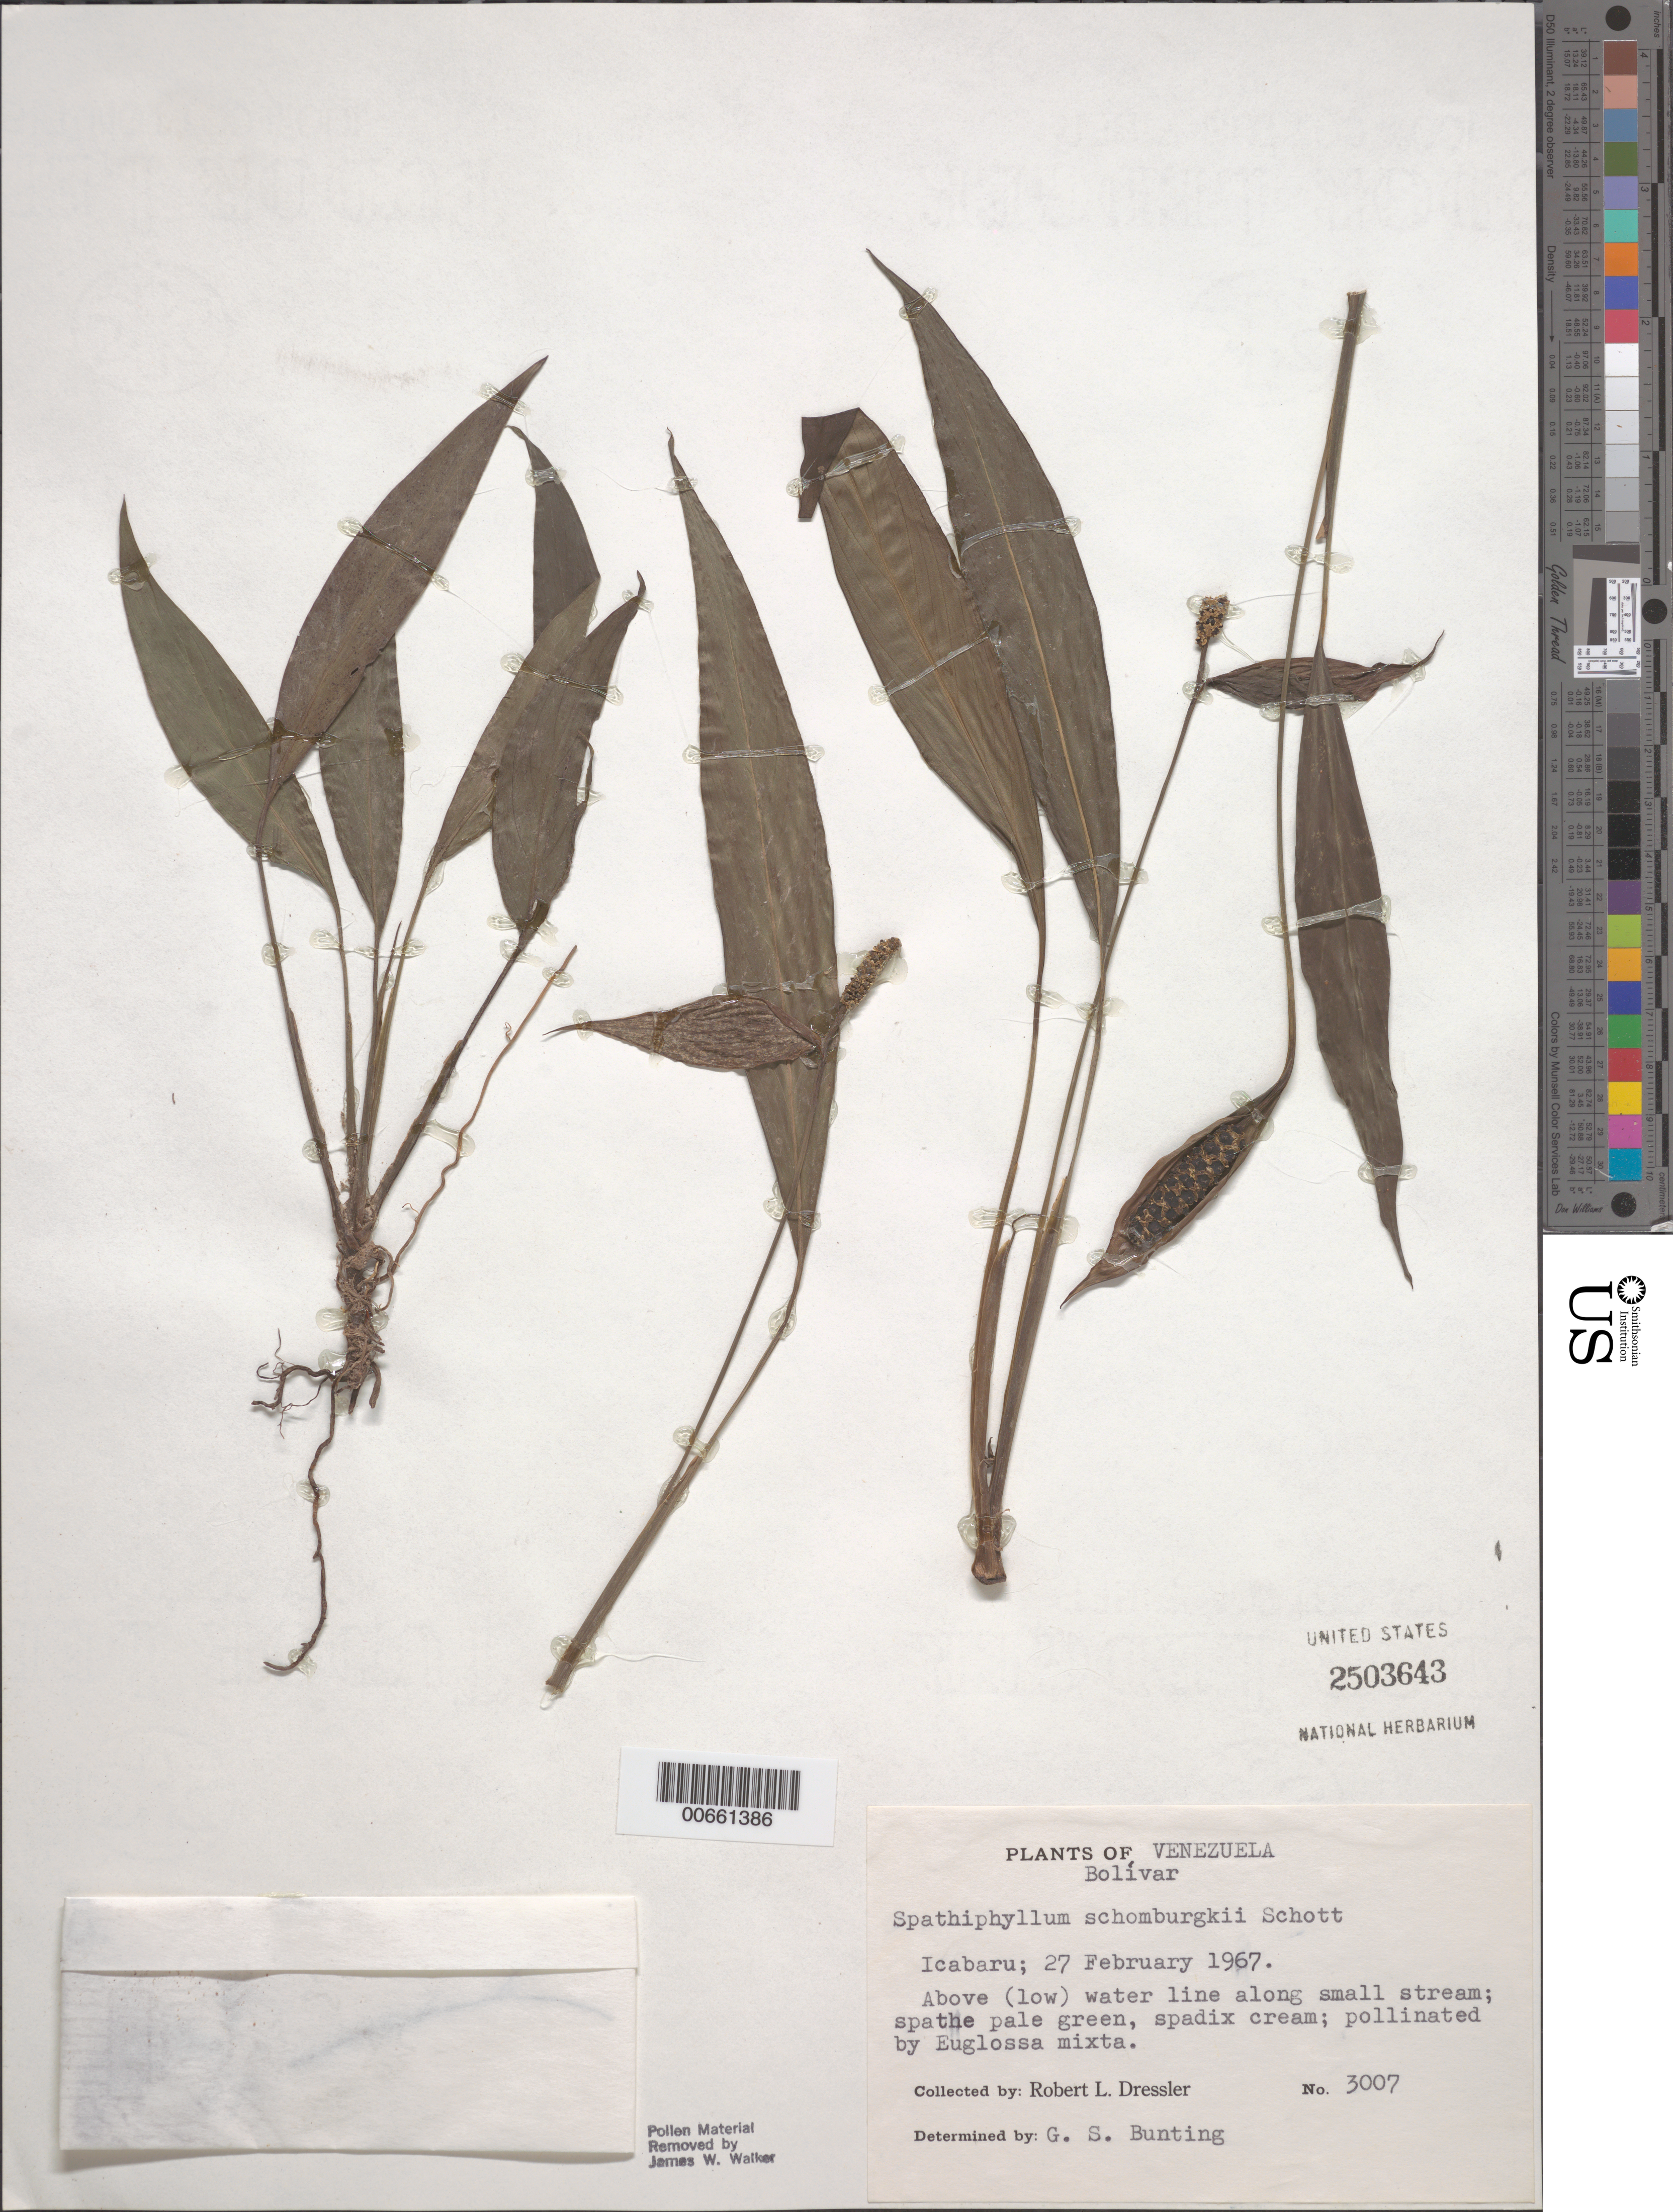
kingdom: Plantae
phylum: Tracheophyta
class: Liliopsida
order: Alismatales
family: Araceae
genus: Spathiphyllum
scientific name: Spathiphyllum schomburgkii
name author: Schott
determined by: Bunting, G. S.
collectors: R. Dressler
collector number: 3007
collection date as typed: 27-Feb-67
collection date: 1967-02-27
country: Venezuela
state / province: Bolívar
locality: Icabarú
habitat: Above (low) water line along small stream;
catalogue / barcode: US 2503643